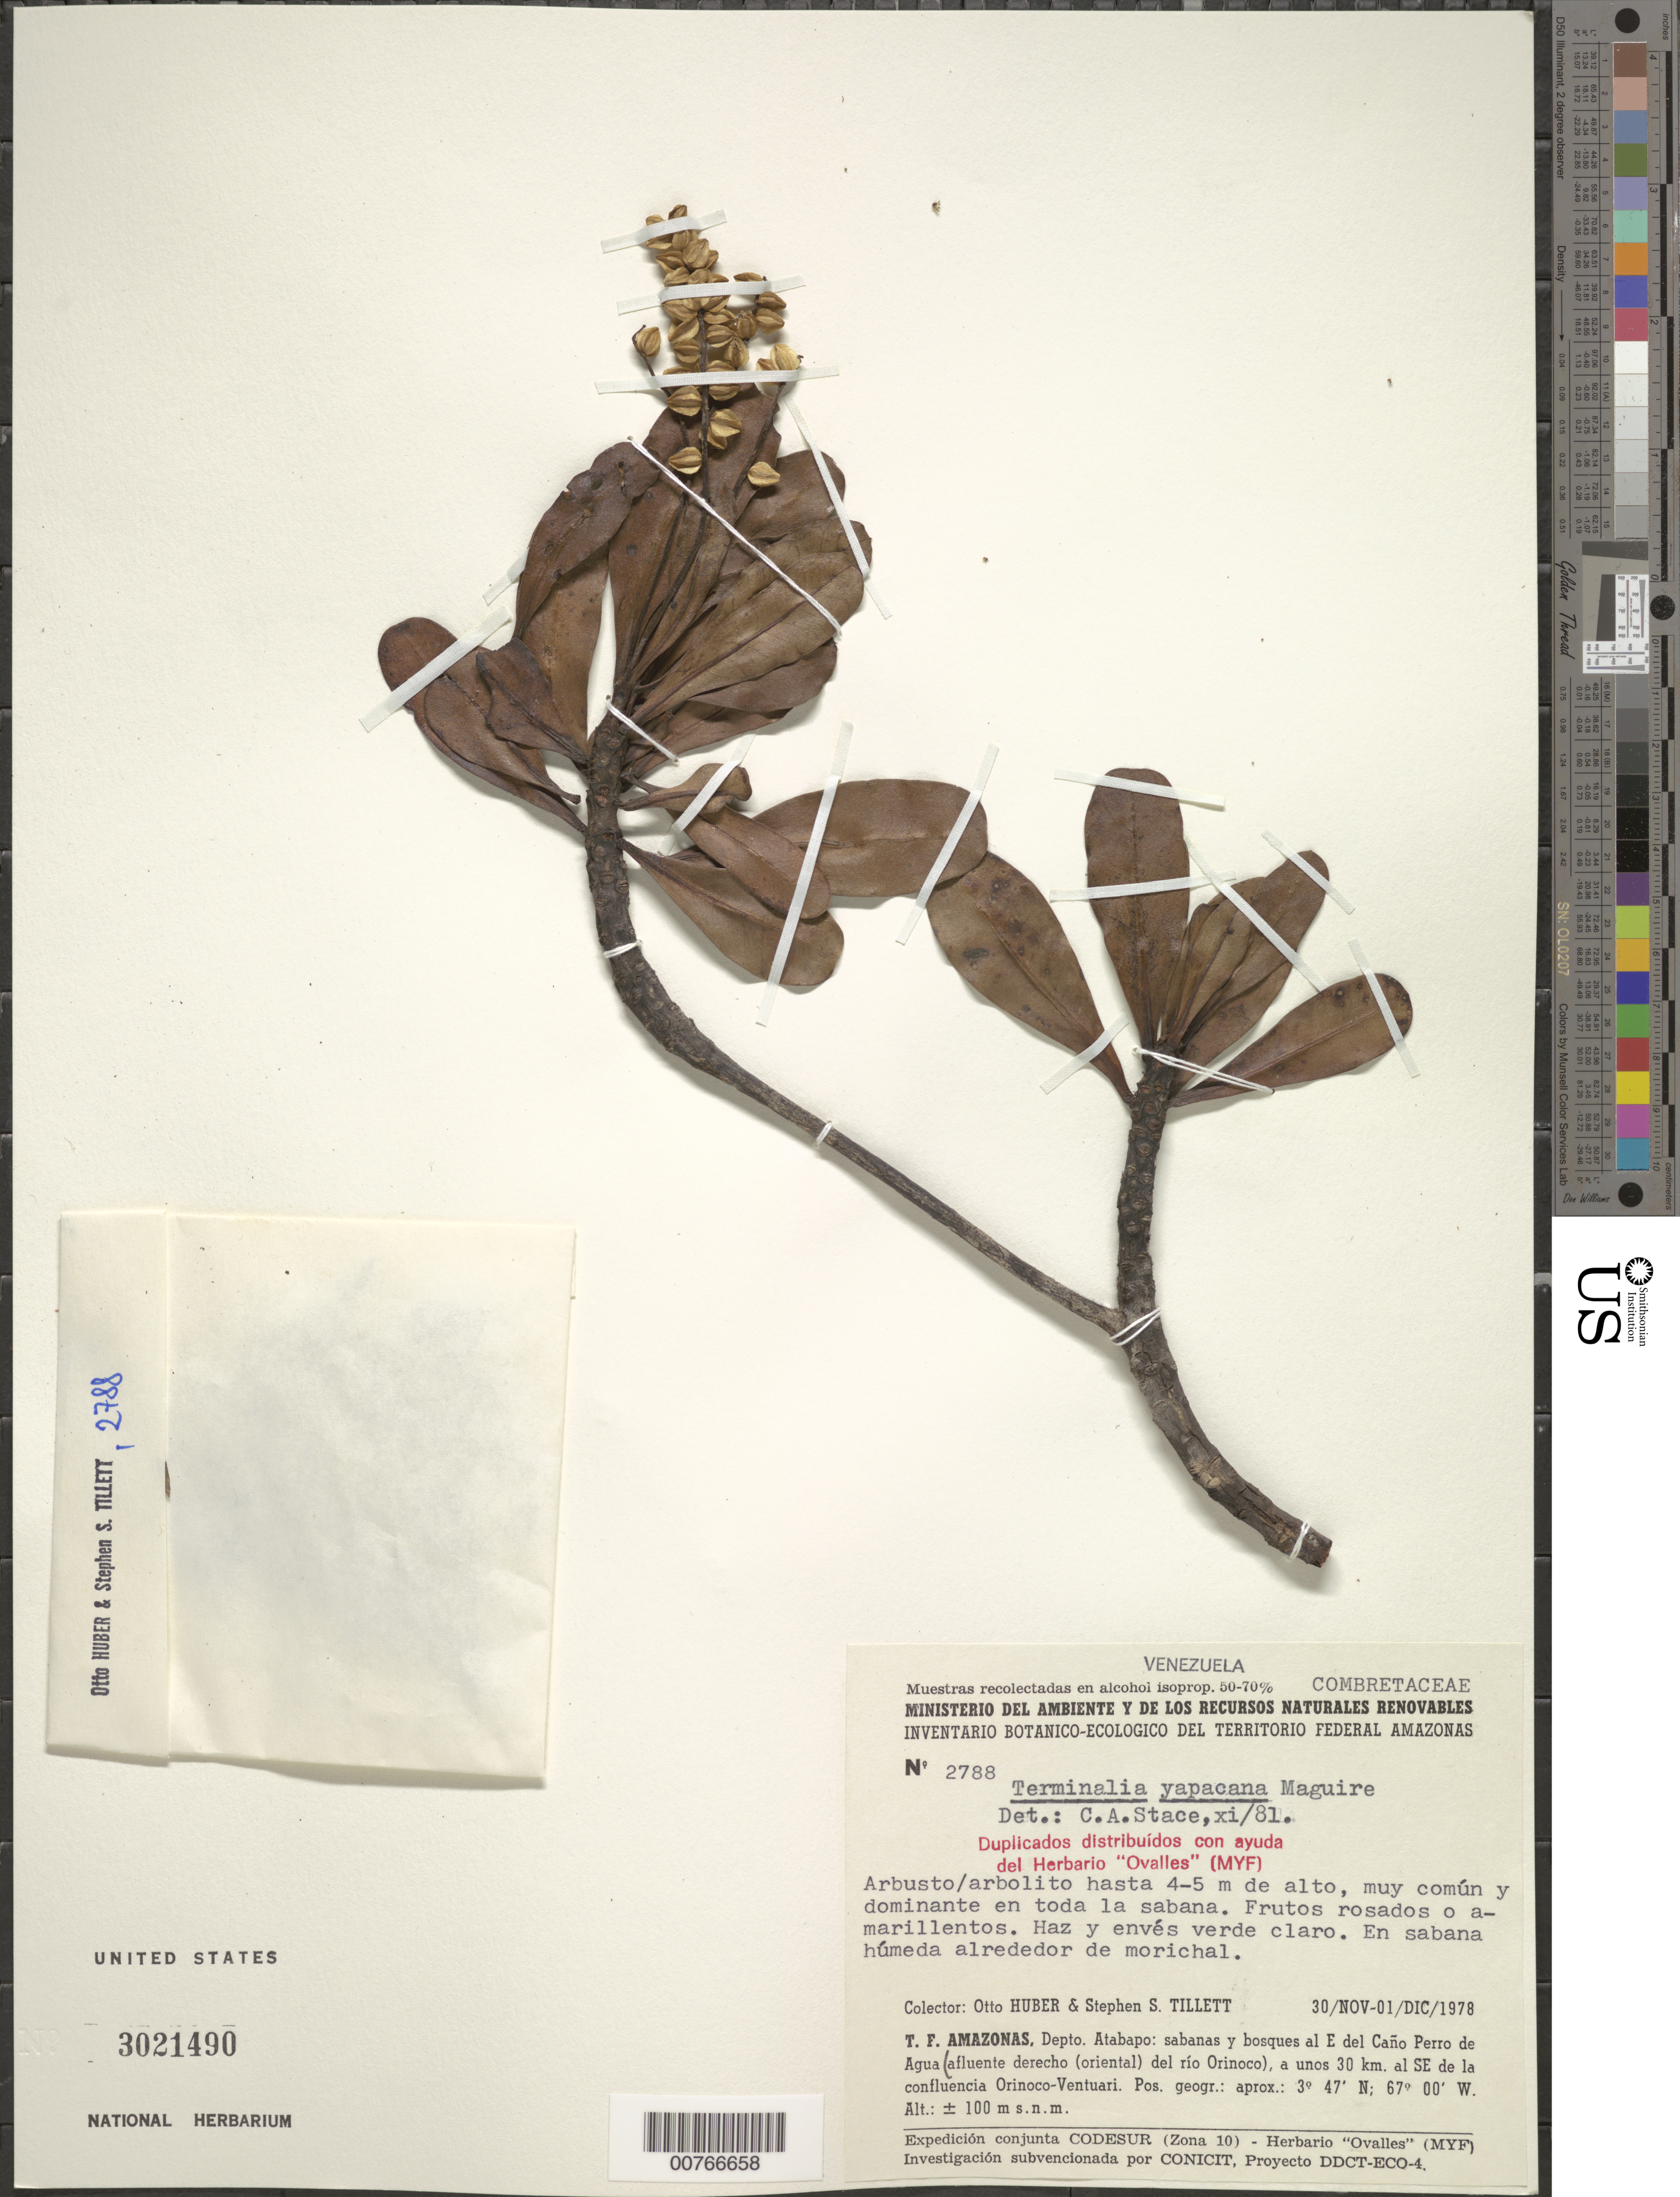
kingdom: Plantae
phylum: Tracheophyta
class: Magnoliopsida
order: Myrtales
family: Combretaceae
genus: Terminalia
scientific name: Terminalia yapacana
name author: Maguire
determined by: Stace, C. A.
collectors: O. Huber & S. S. Tillett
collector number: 2788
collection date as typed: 30-Nov-78 to 1-Dec-78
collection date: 1978-11-30/1978-12-01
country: Venezuela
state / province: Amazonas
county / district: Atabapo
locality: E del Caño Perro de Agua, 30 km SE de la confluencia Orinoco-Ventuari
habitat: Sabana húmeda alrededor de morichal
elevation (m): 100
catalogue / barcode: US 3021490